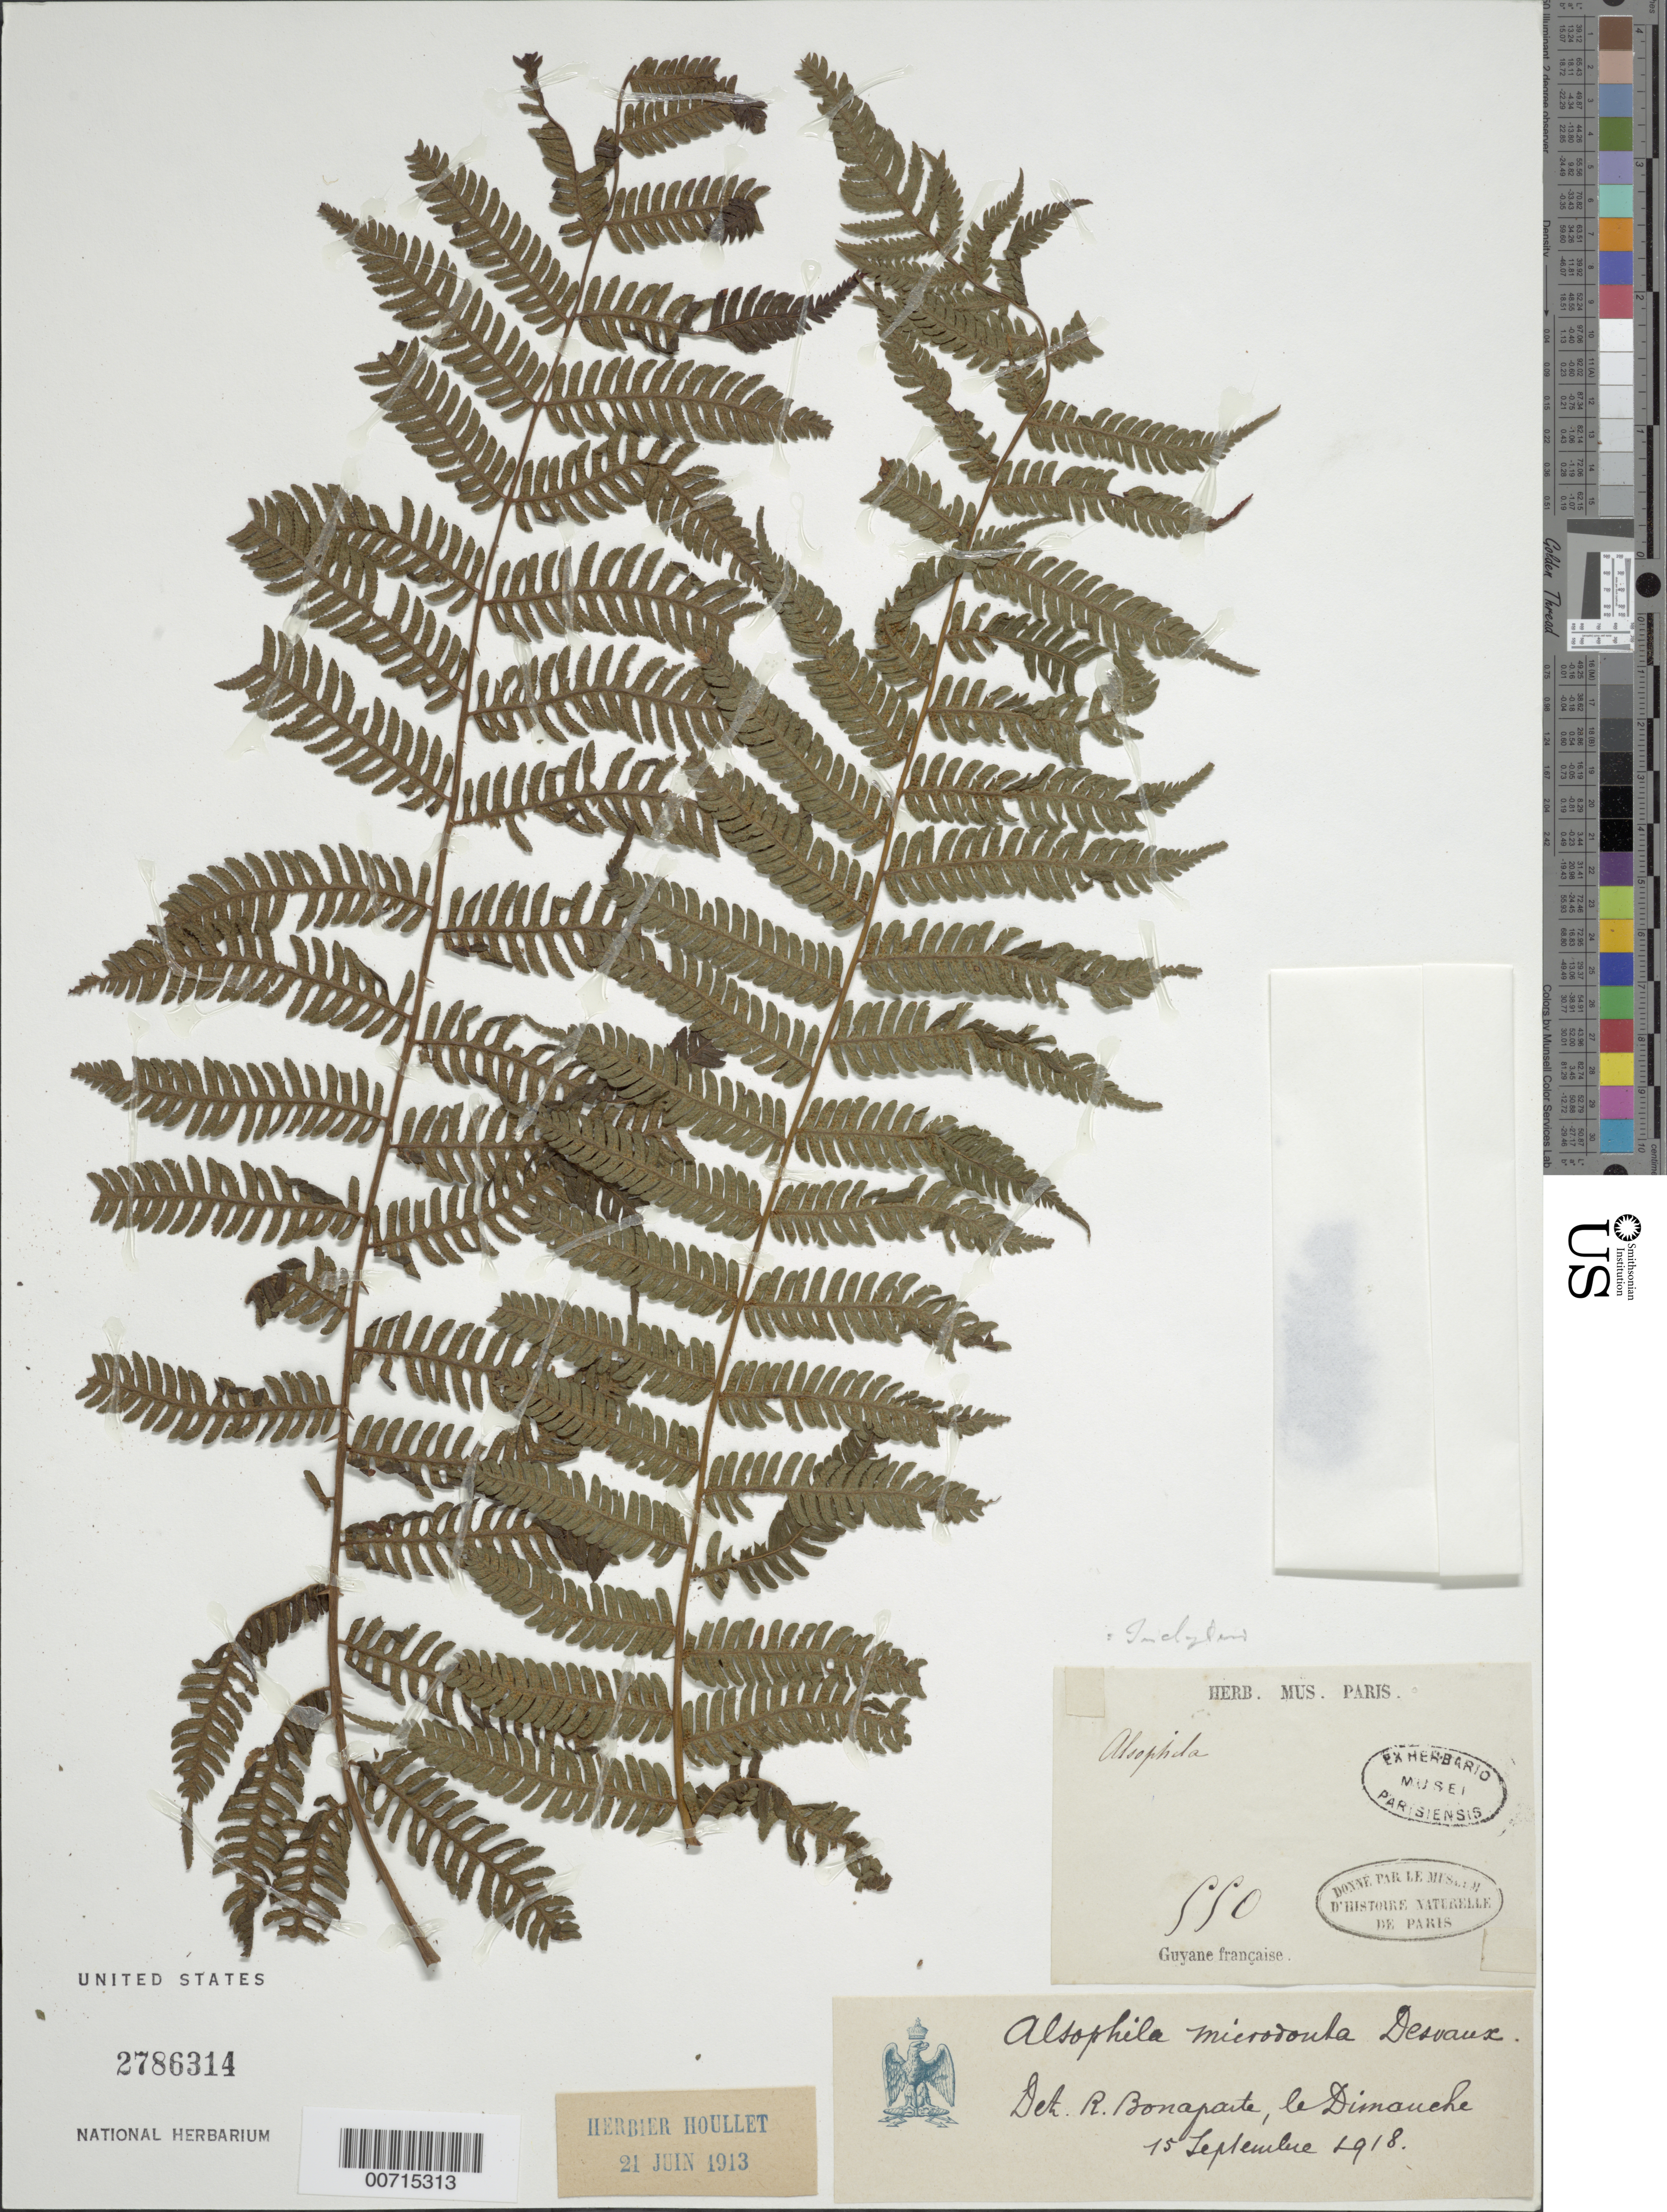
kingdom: Plantae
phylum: Tracheophyta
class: Polypodiopsida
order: Cyatheales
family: Cyatheaceae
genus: Cyathea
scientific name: Cyathea microdonta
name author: (Desv.) Domin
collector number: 550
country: French Guiana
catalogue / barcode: US 2786314